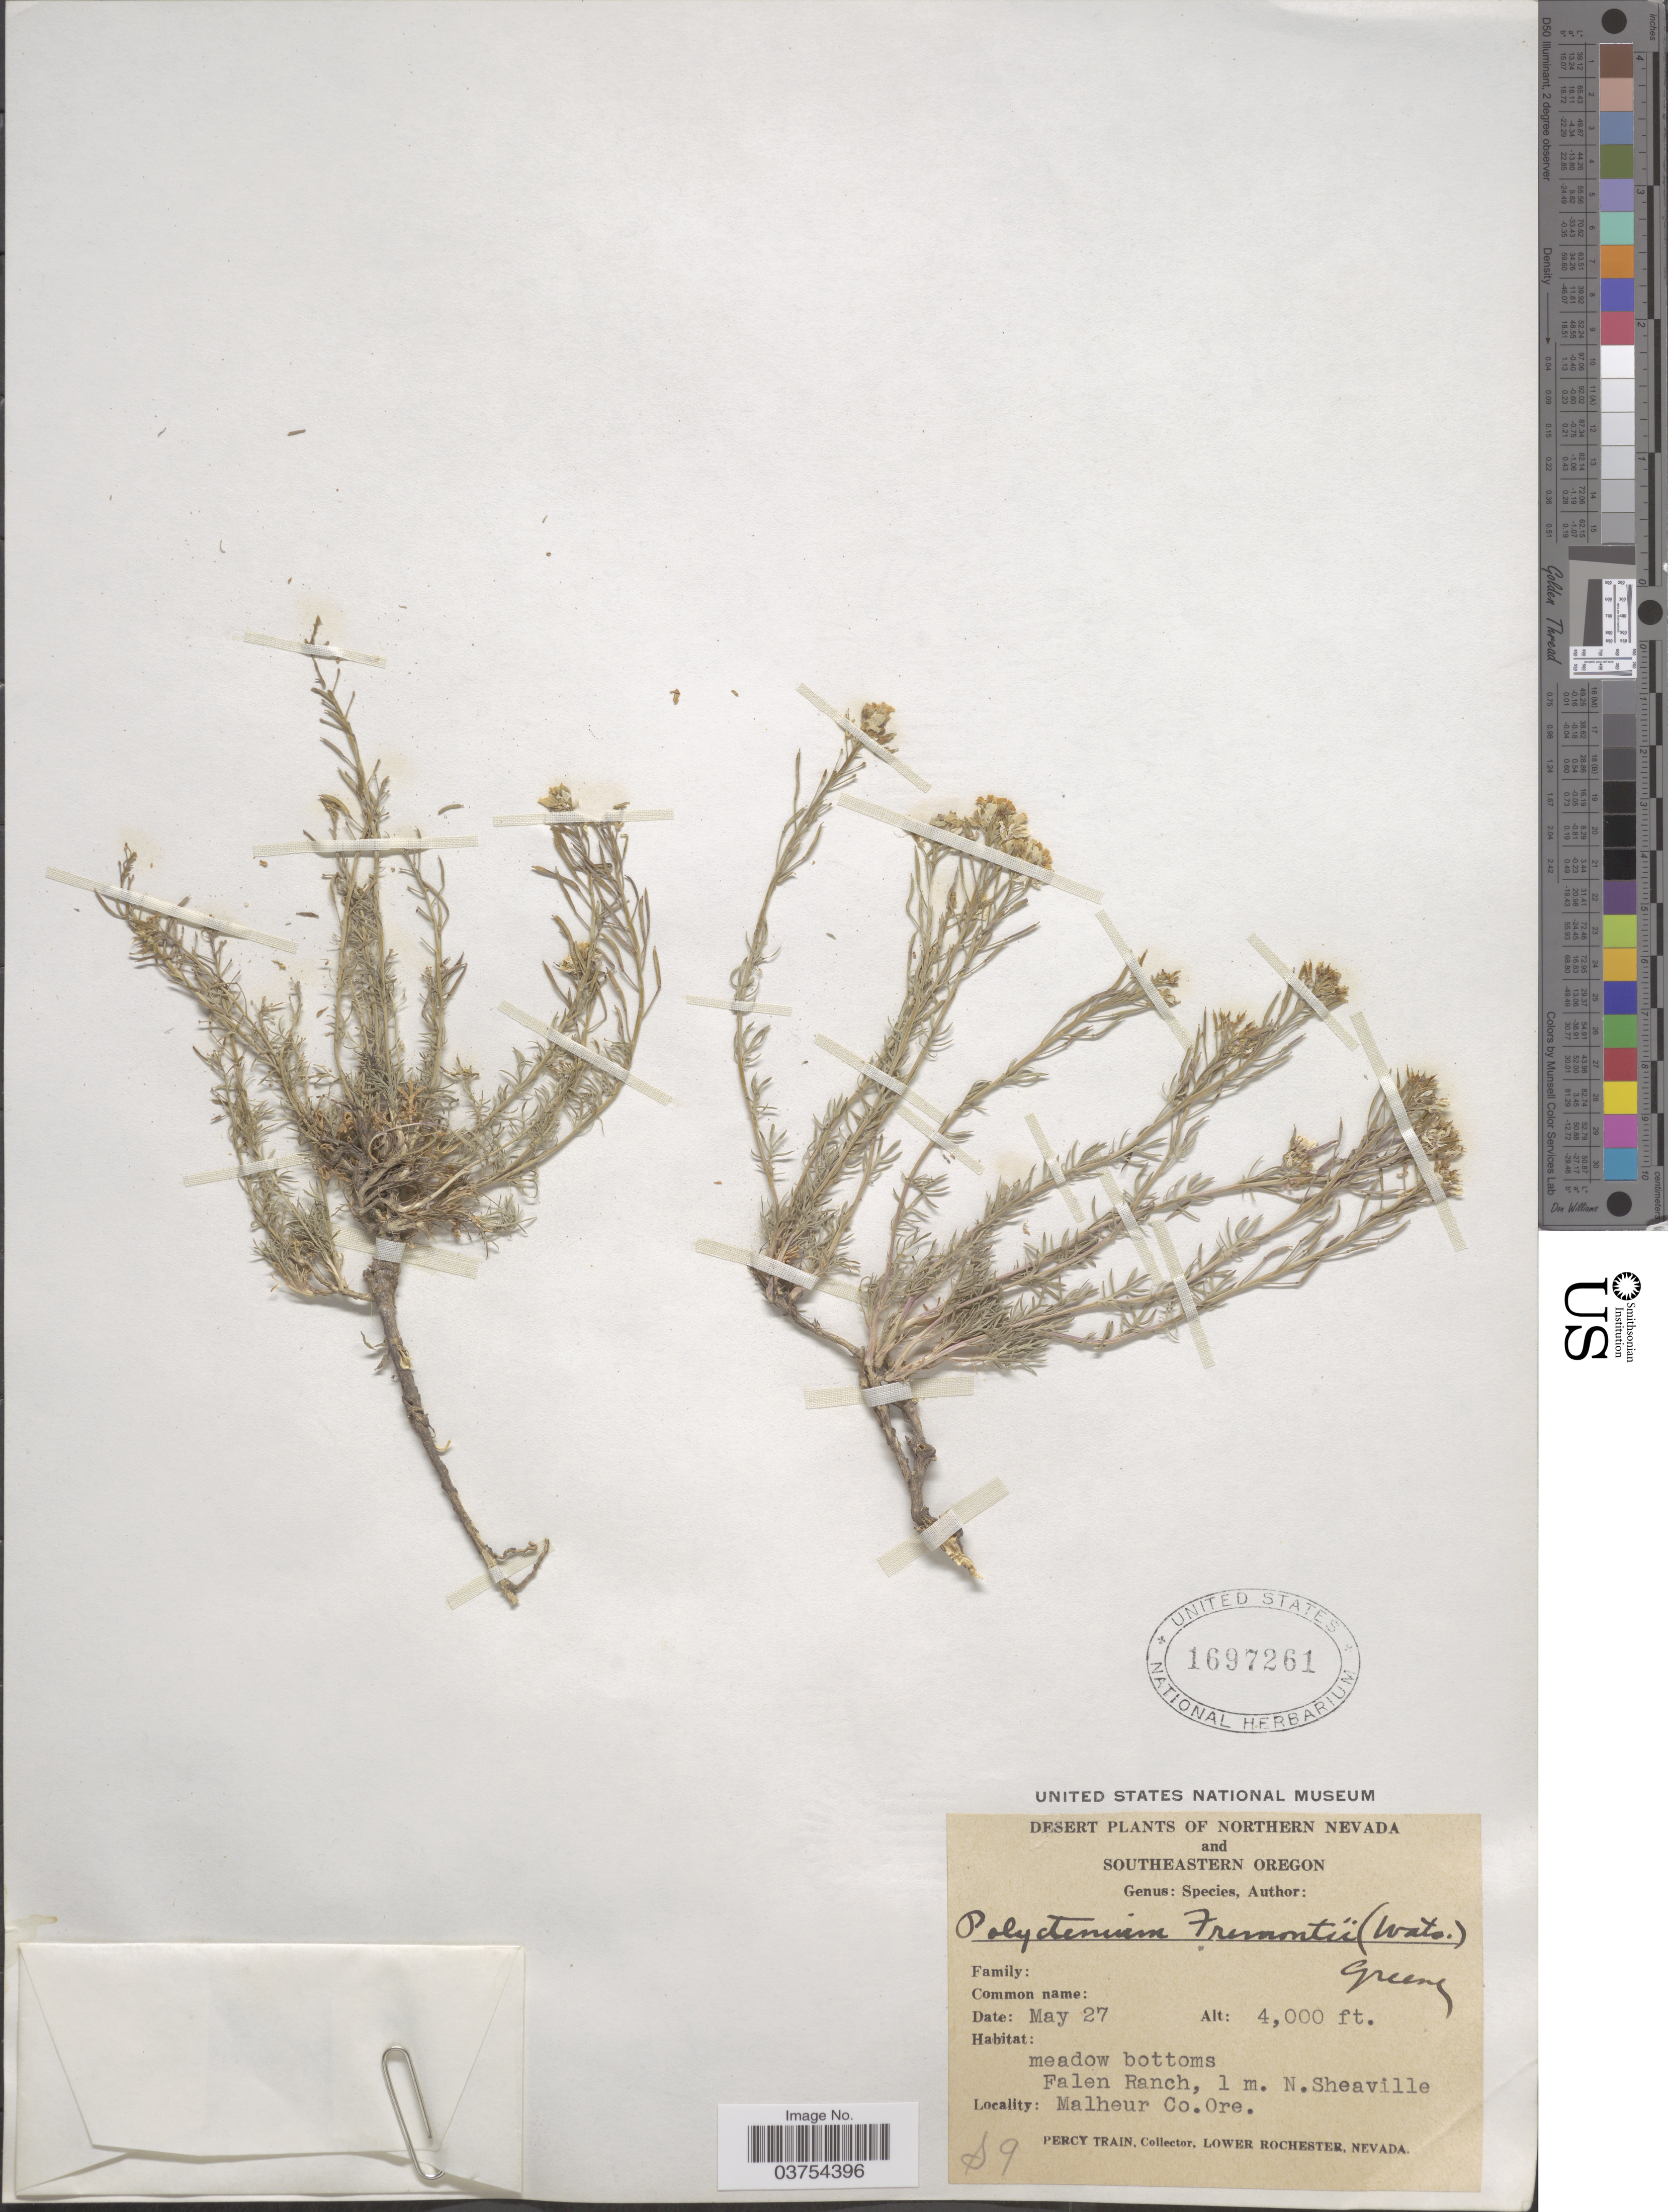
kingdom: Plantae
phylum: Tracheophyta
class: Magnoliopsida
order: Brassicales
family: Brassicaceae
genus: Smelowskia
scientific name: Smelowskia fremontii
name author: S. Watson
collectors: P. Train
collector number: S9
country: United States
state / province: Oregon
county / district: Malheur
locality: Southeastern Oregon. Falen Ranch, 1 m. N. Sheaville. Malheur Co.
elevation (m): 1219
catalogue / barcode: US 1697261